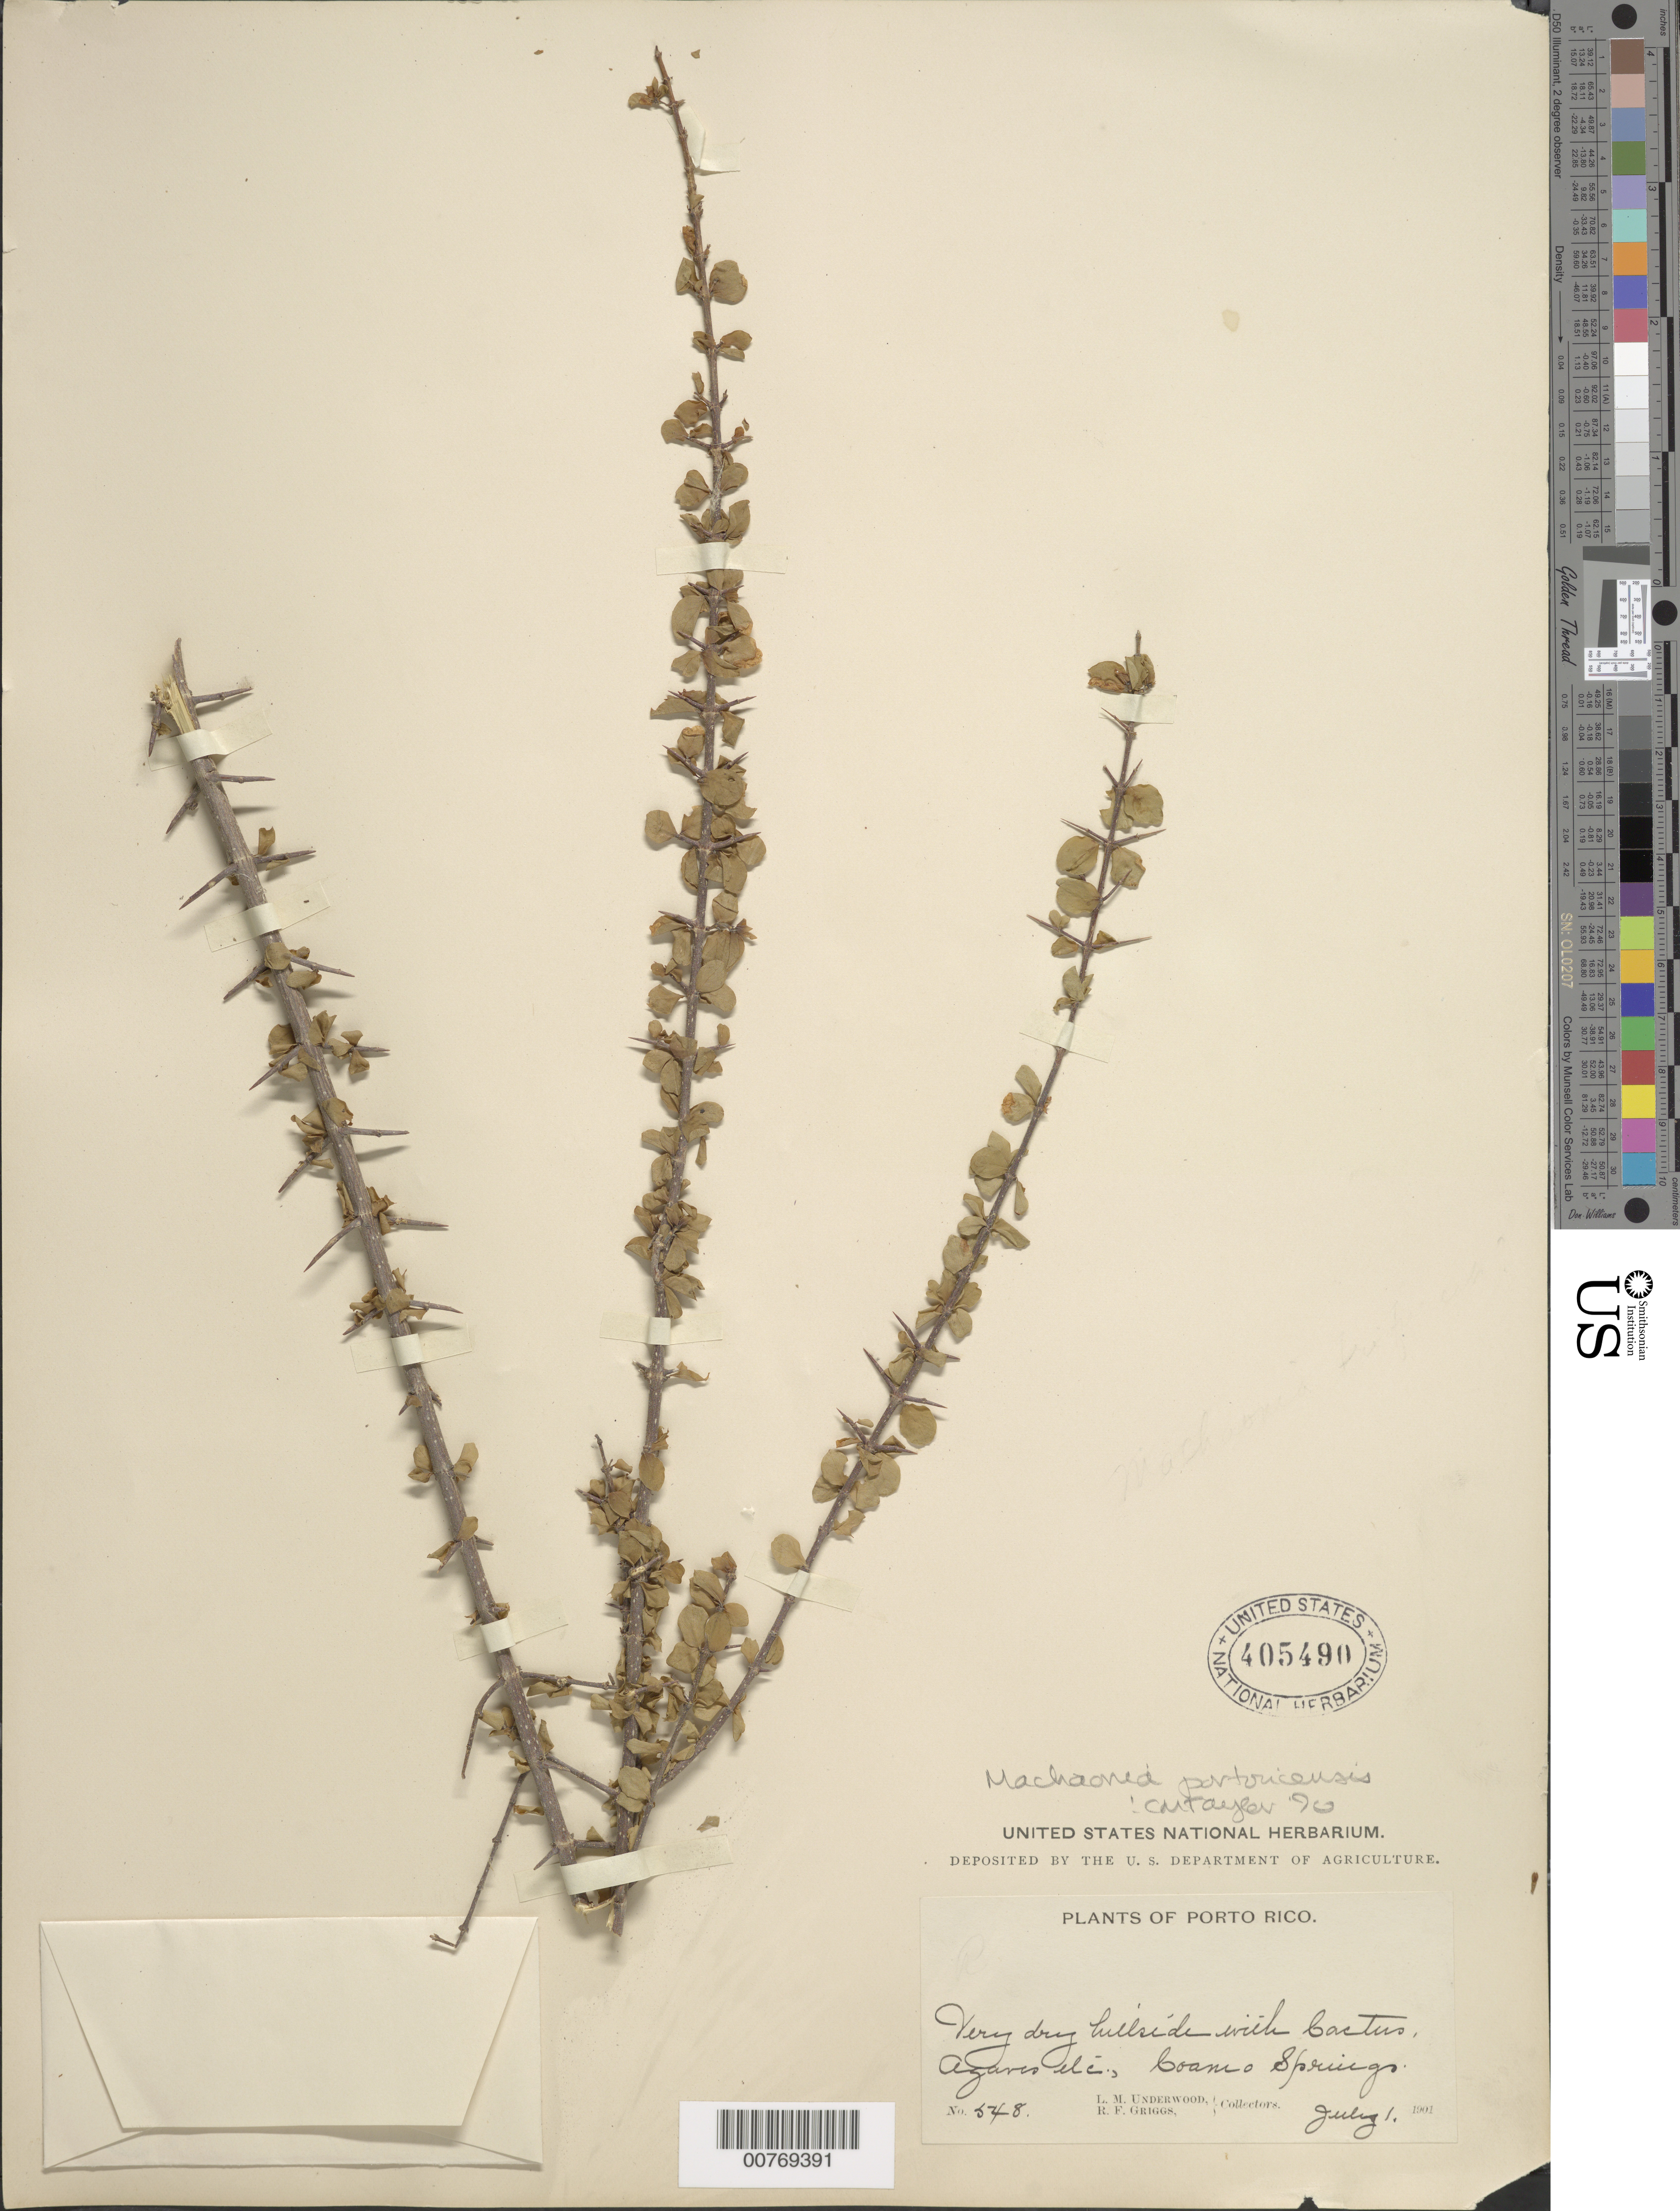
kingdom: Plantae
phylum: Tracheophyta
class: Magnoliopsida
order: Gentianales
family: Rubiaceae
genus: Machaonia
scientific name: Machaonia portoricensis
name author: Baill.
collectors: L. M. Underwood & R. F. Griggs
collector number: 548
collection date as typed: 01 Jul 1901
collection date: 1901-07-01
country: Puerto Rico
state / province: Coamo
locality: Coamo Springs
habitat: Very dry hillside with cactus, agaves, etc.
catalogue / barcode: US 405490